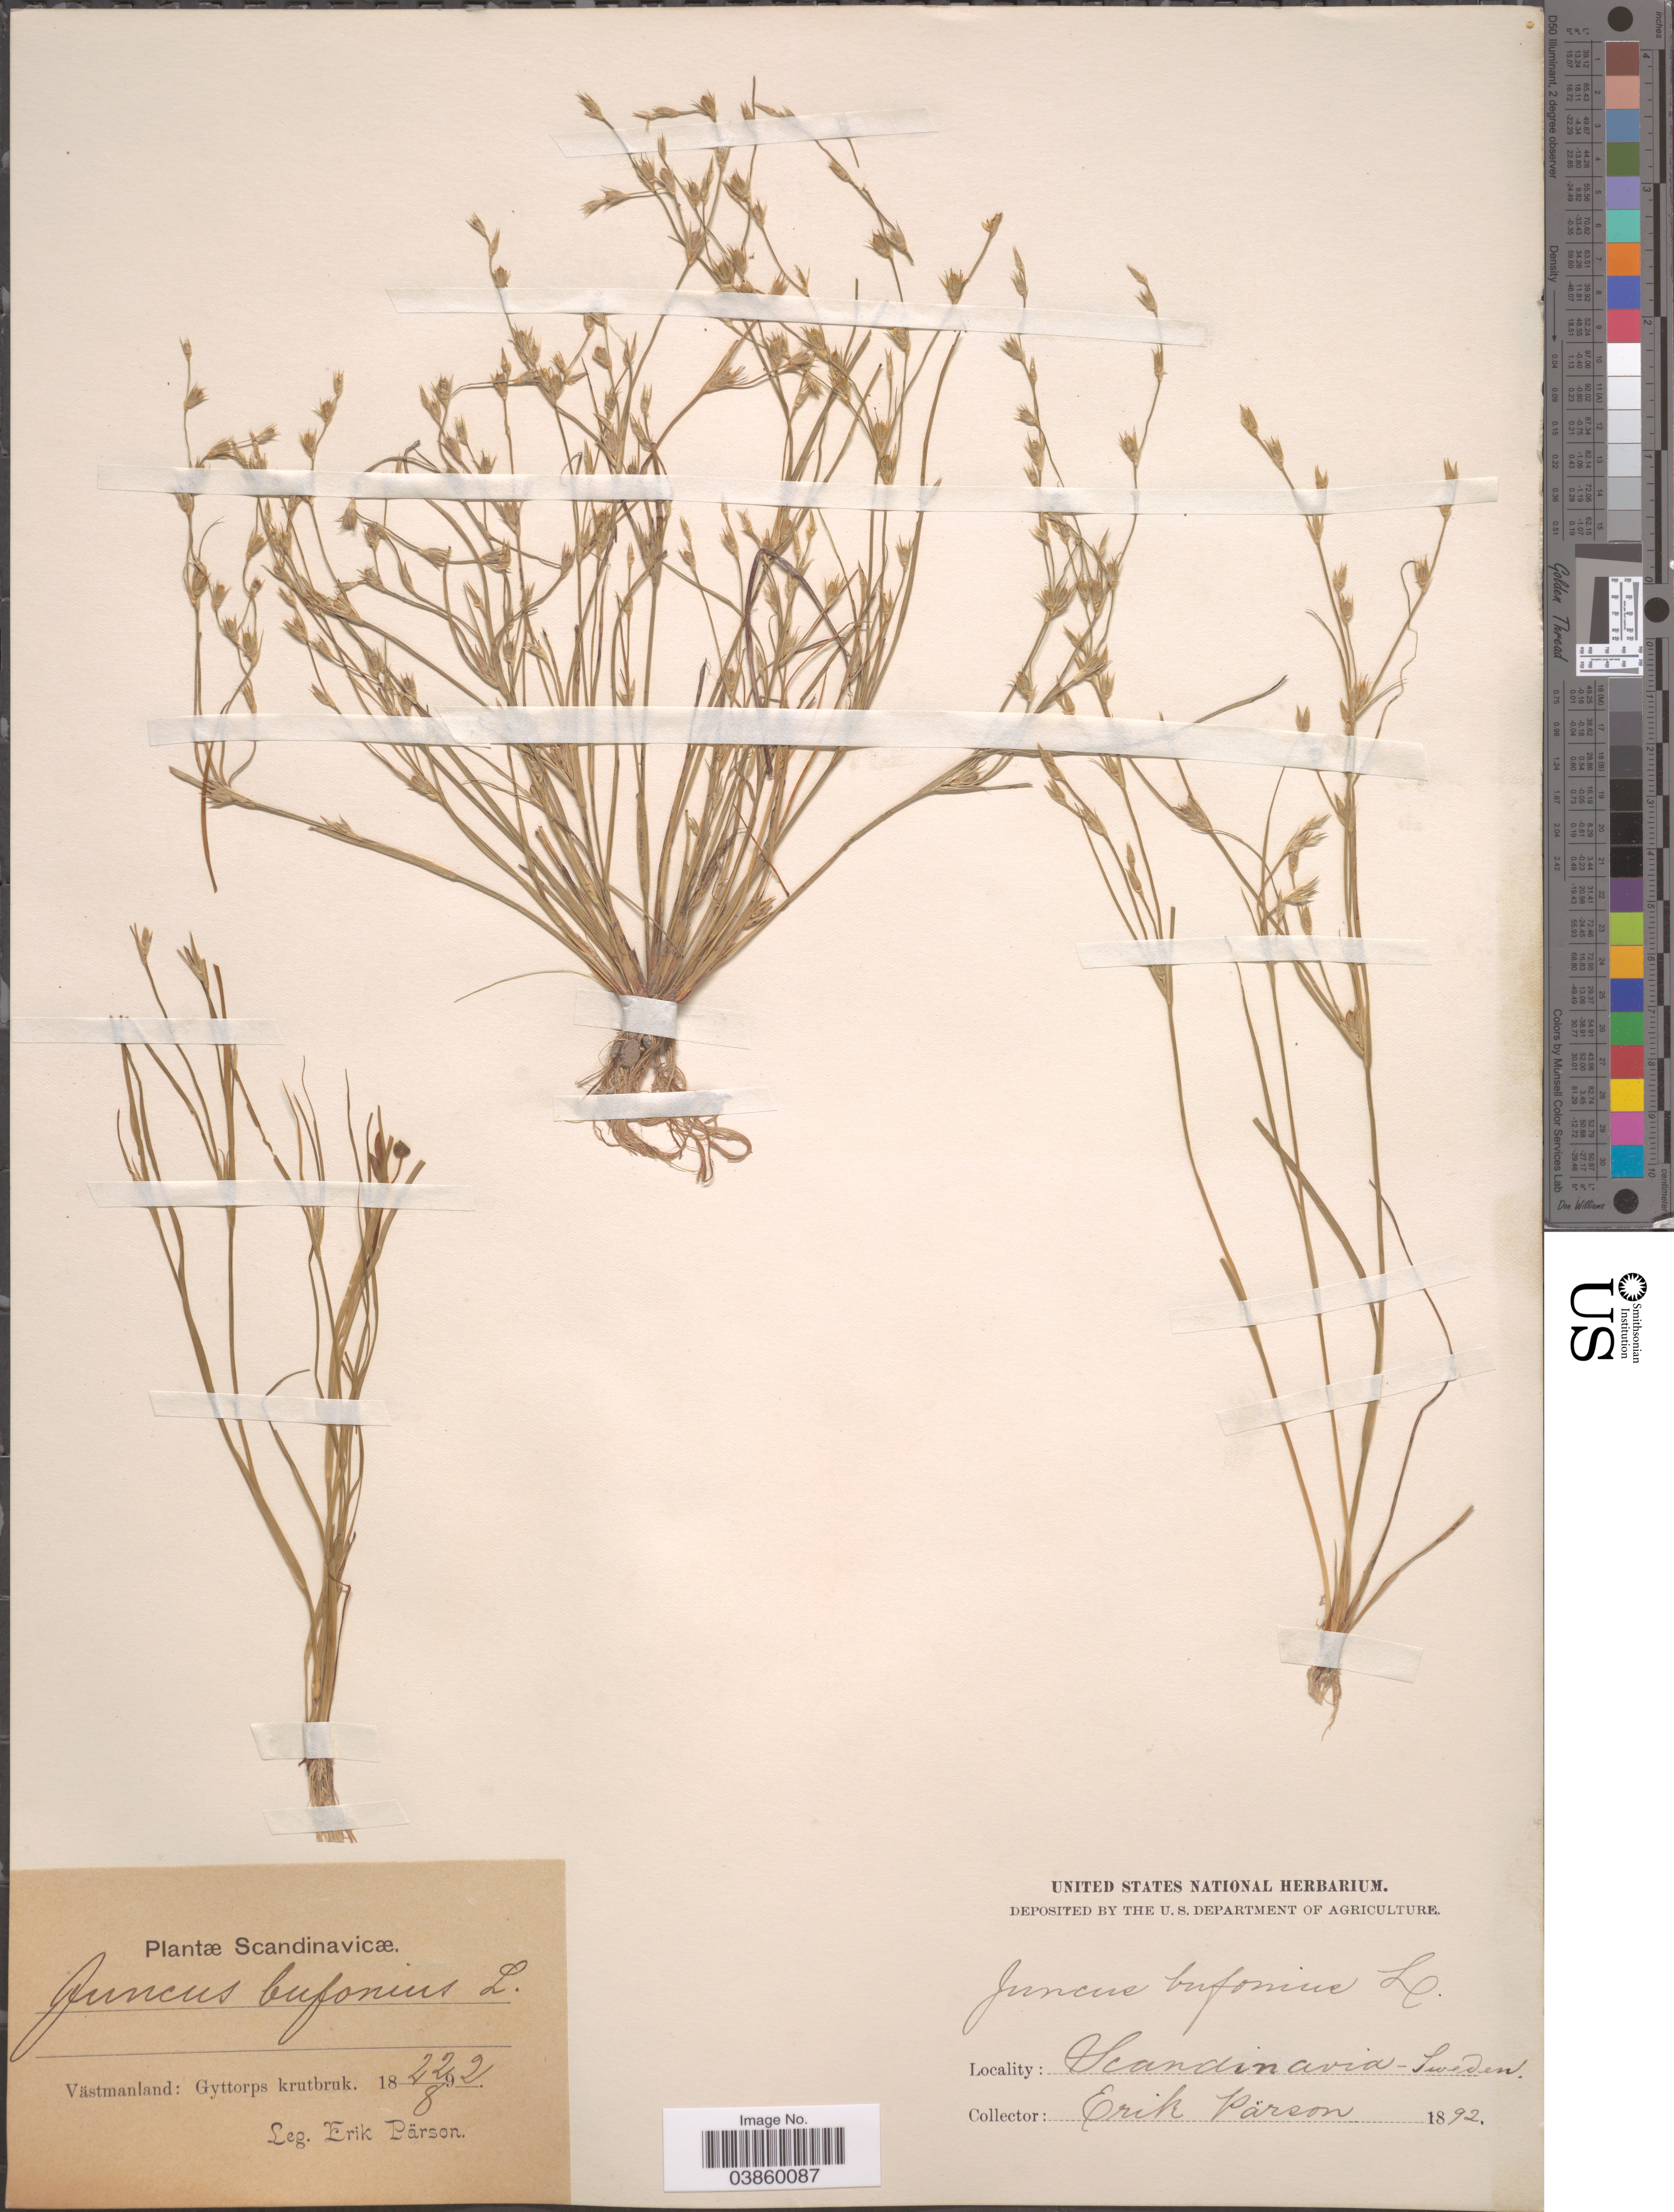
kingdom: Plantae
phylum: Tracheophyta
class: Liliopsida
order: Poales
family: Juncaceae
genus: Juncus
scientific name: Juncus bufonius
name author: L.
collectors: E. Parson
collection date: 1892-08-22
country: Sweden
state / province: Vastmanland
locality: Scandinavicæ. Västmanland: Gyttorps krutbruk.